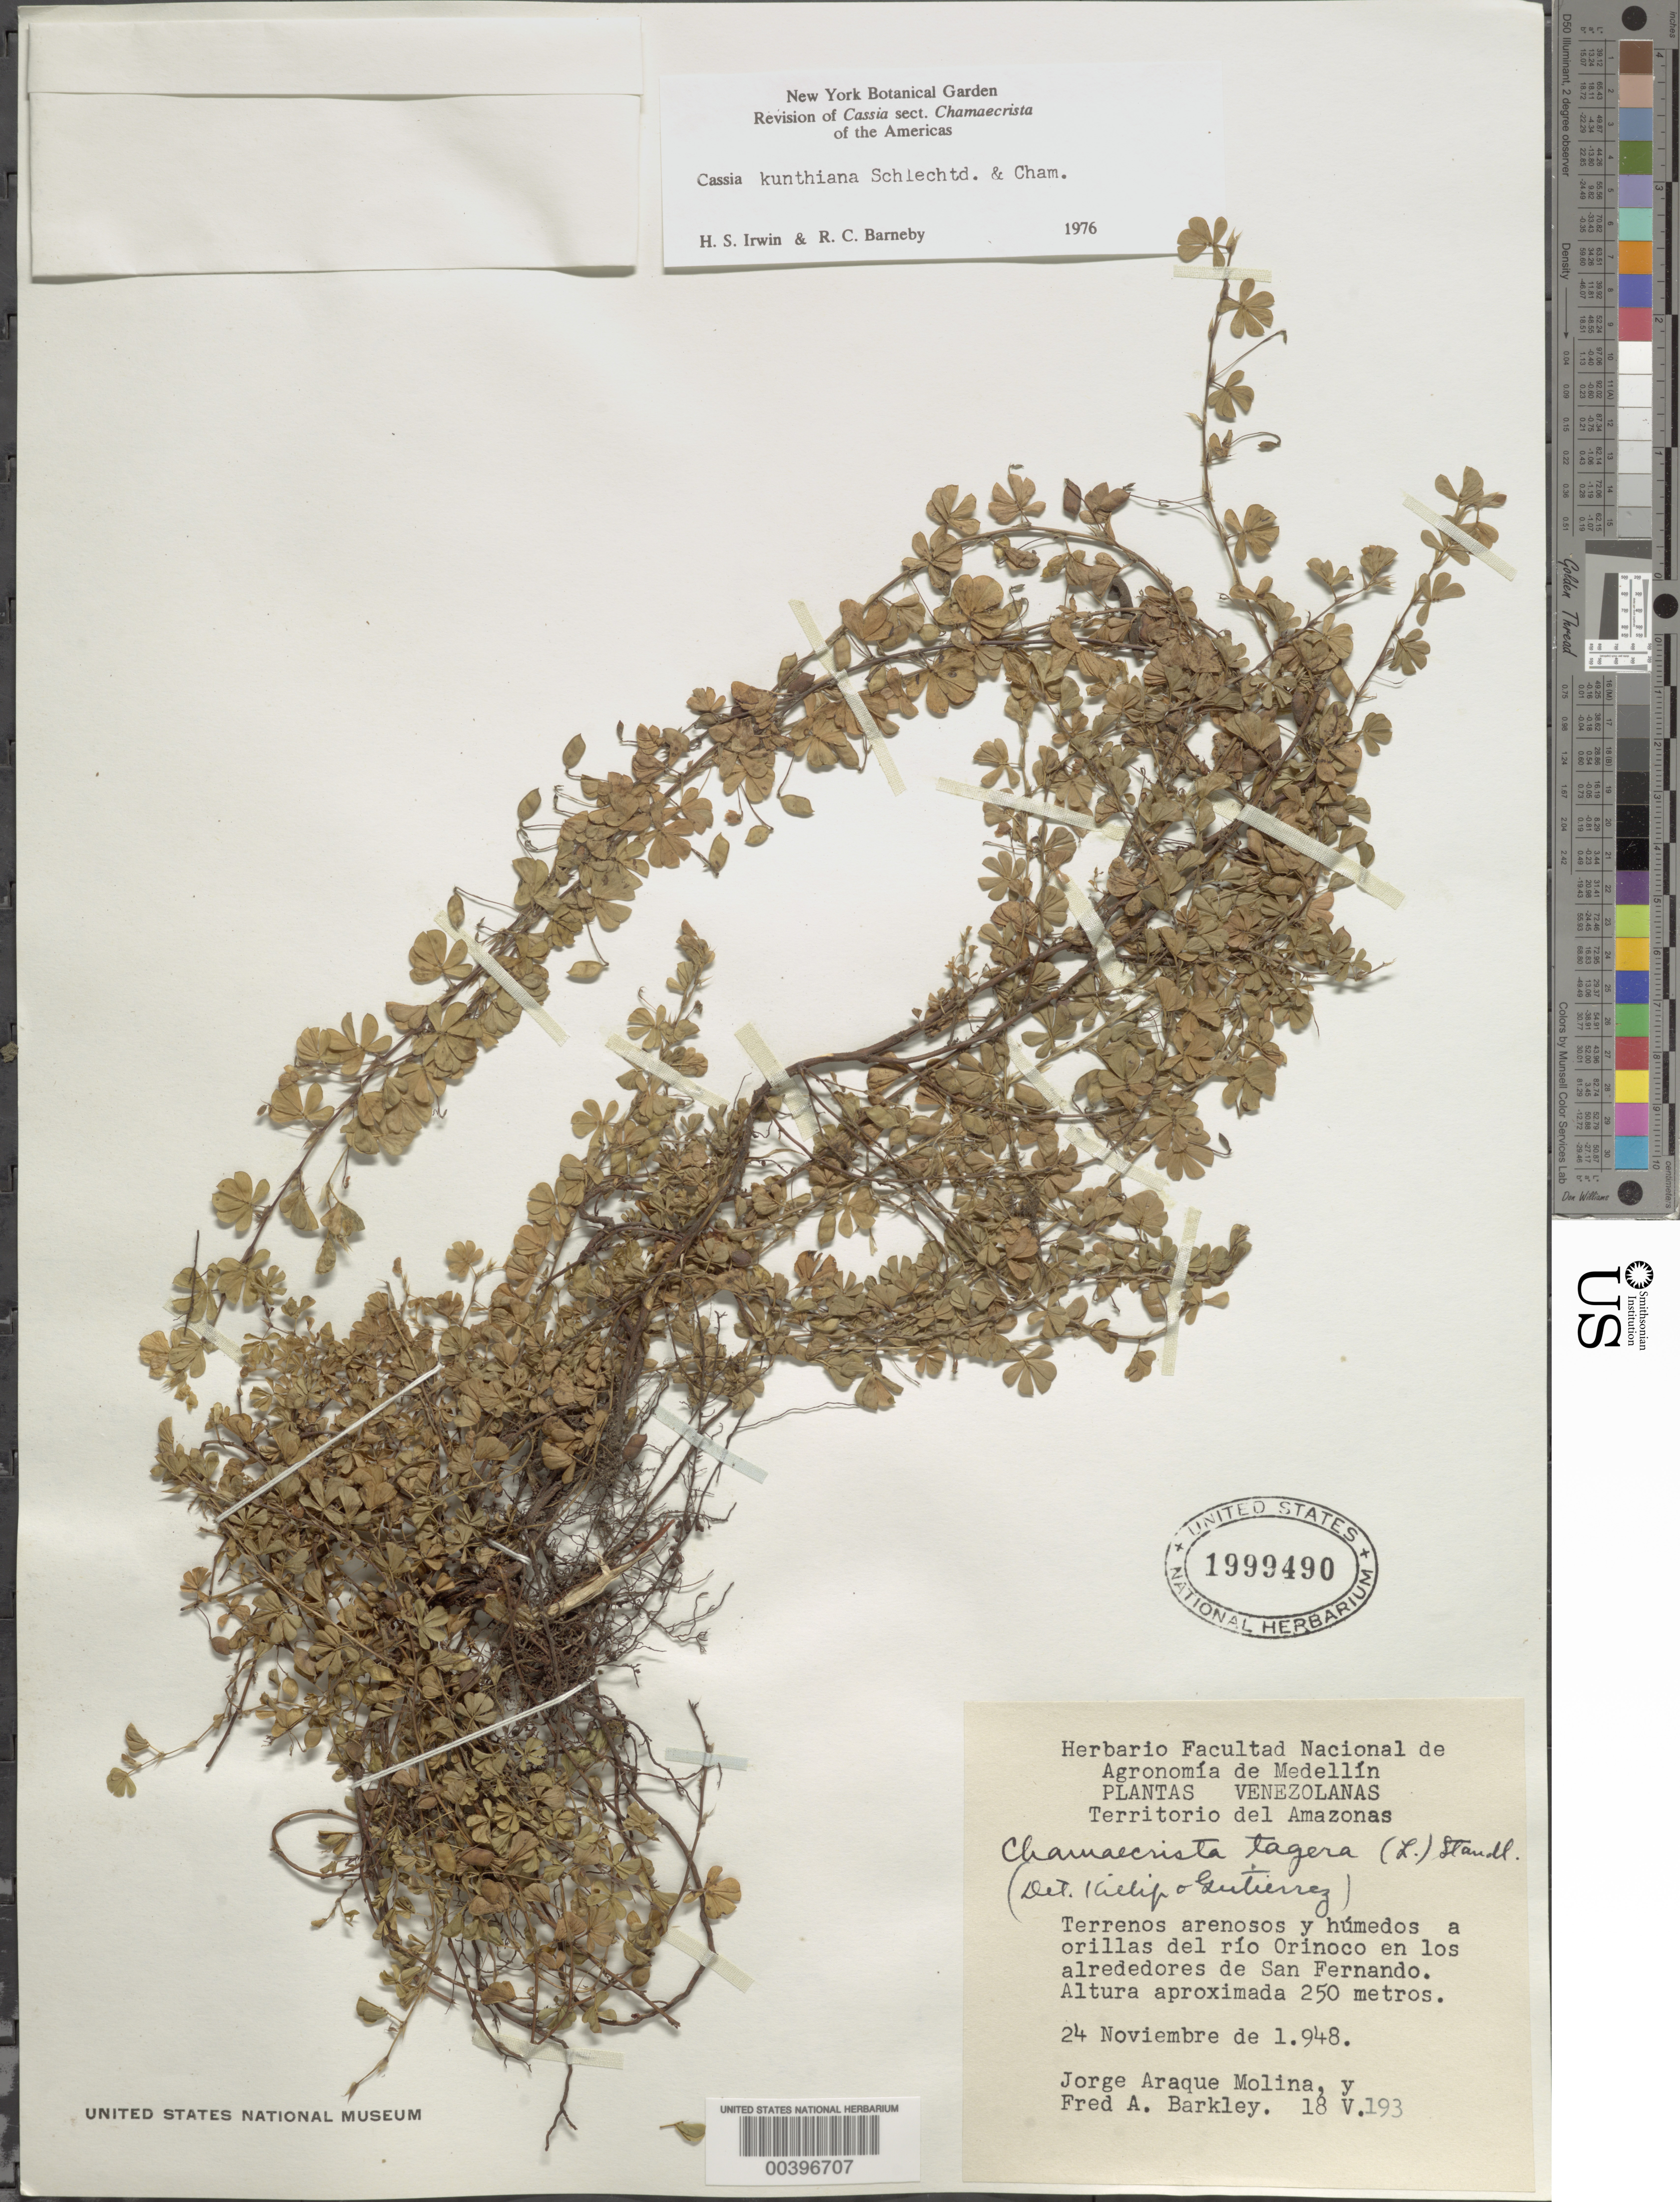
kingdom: Plantae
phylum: Tracheophyta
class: Magnoliopsida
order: Fabales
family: Fabaceae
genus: Chamaecrista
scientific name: Chamaecrista kunthiana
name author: (Schltdl. & Cham.) H.S. Irwin & Barneby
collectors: J. Araque Molina & F. A. Barkley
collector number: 18v193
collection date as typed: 24 Nov 1948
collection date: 1948-11-24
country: Venezuela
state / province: Amazonas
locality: Orillas del rio orinoco en los alrededores de san fernando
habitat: Terrenos arenosos y humedos a orillas del rio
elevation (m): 250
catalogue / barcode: US 1999490